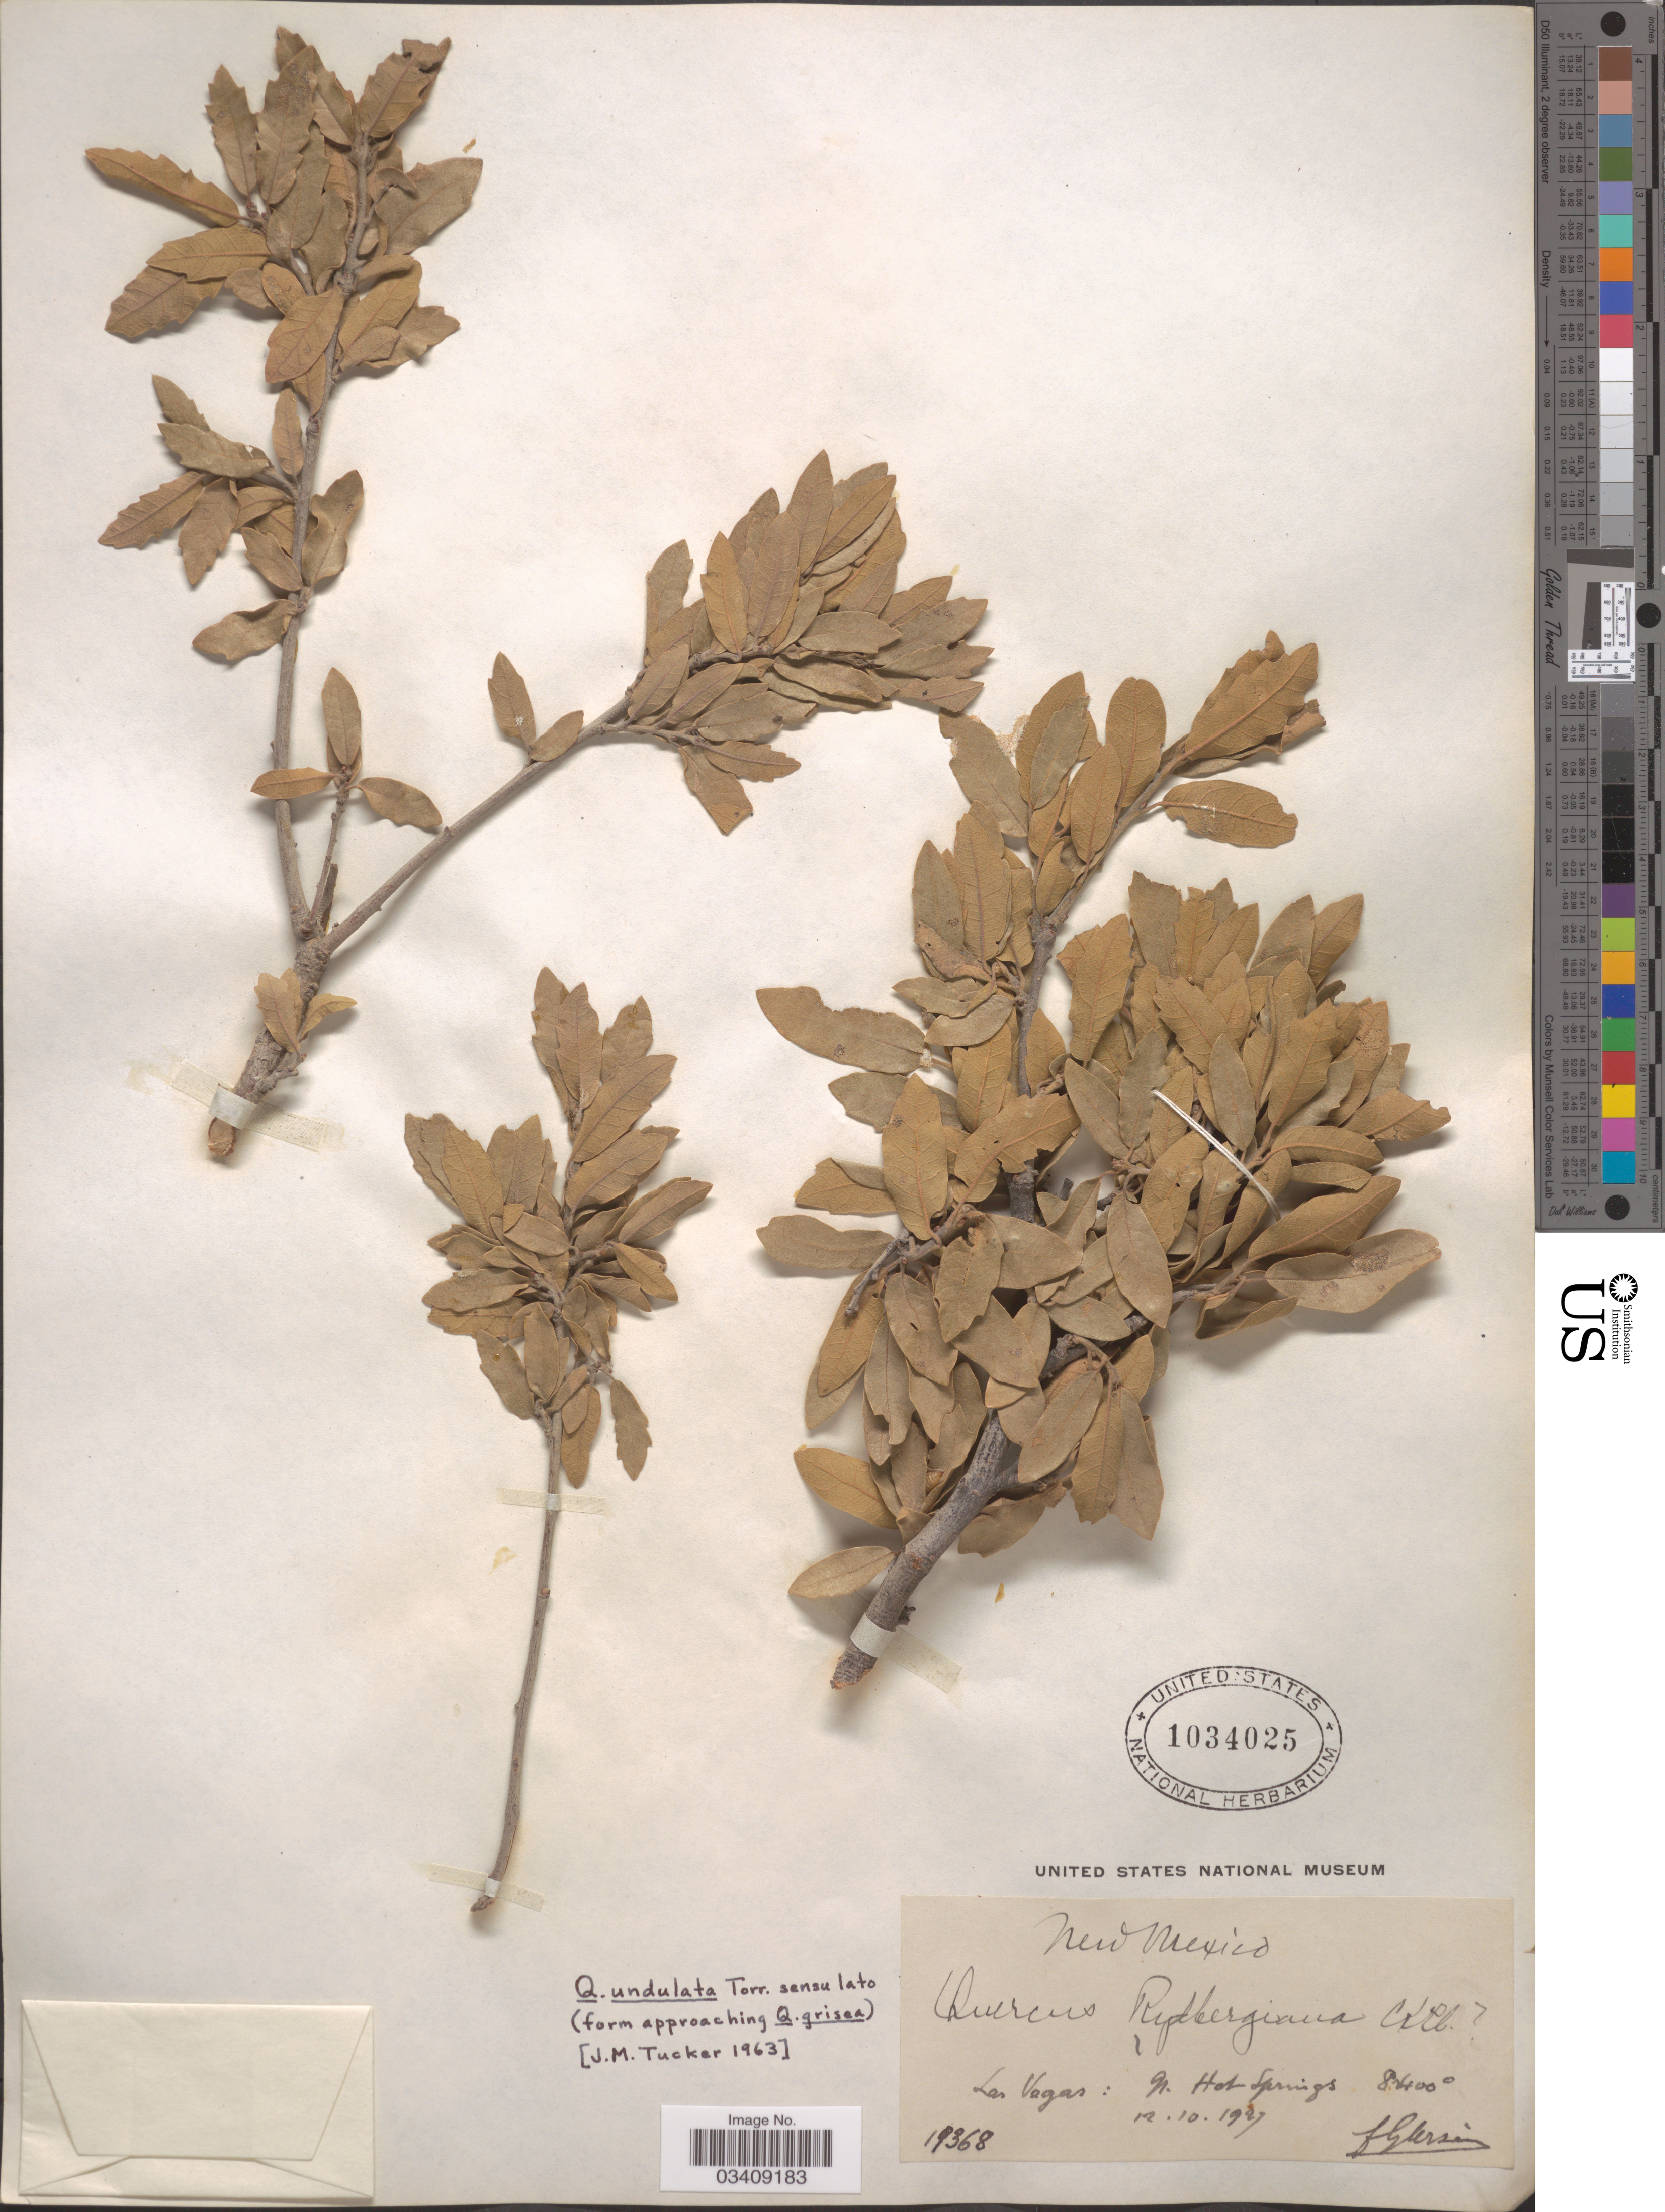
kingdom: Plantae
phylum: Tracheophyta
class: Magnoliopsida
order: Fagales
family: Fagaceae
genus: Quercus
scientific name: Quercus undulata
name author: Torr.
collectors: F. Arsène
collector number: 19368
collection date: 1927-12-10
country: United States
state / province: New Mexico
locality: Las Vegas: N. Hot Springs.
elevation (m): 2560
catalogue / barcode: US 1034025